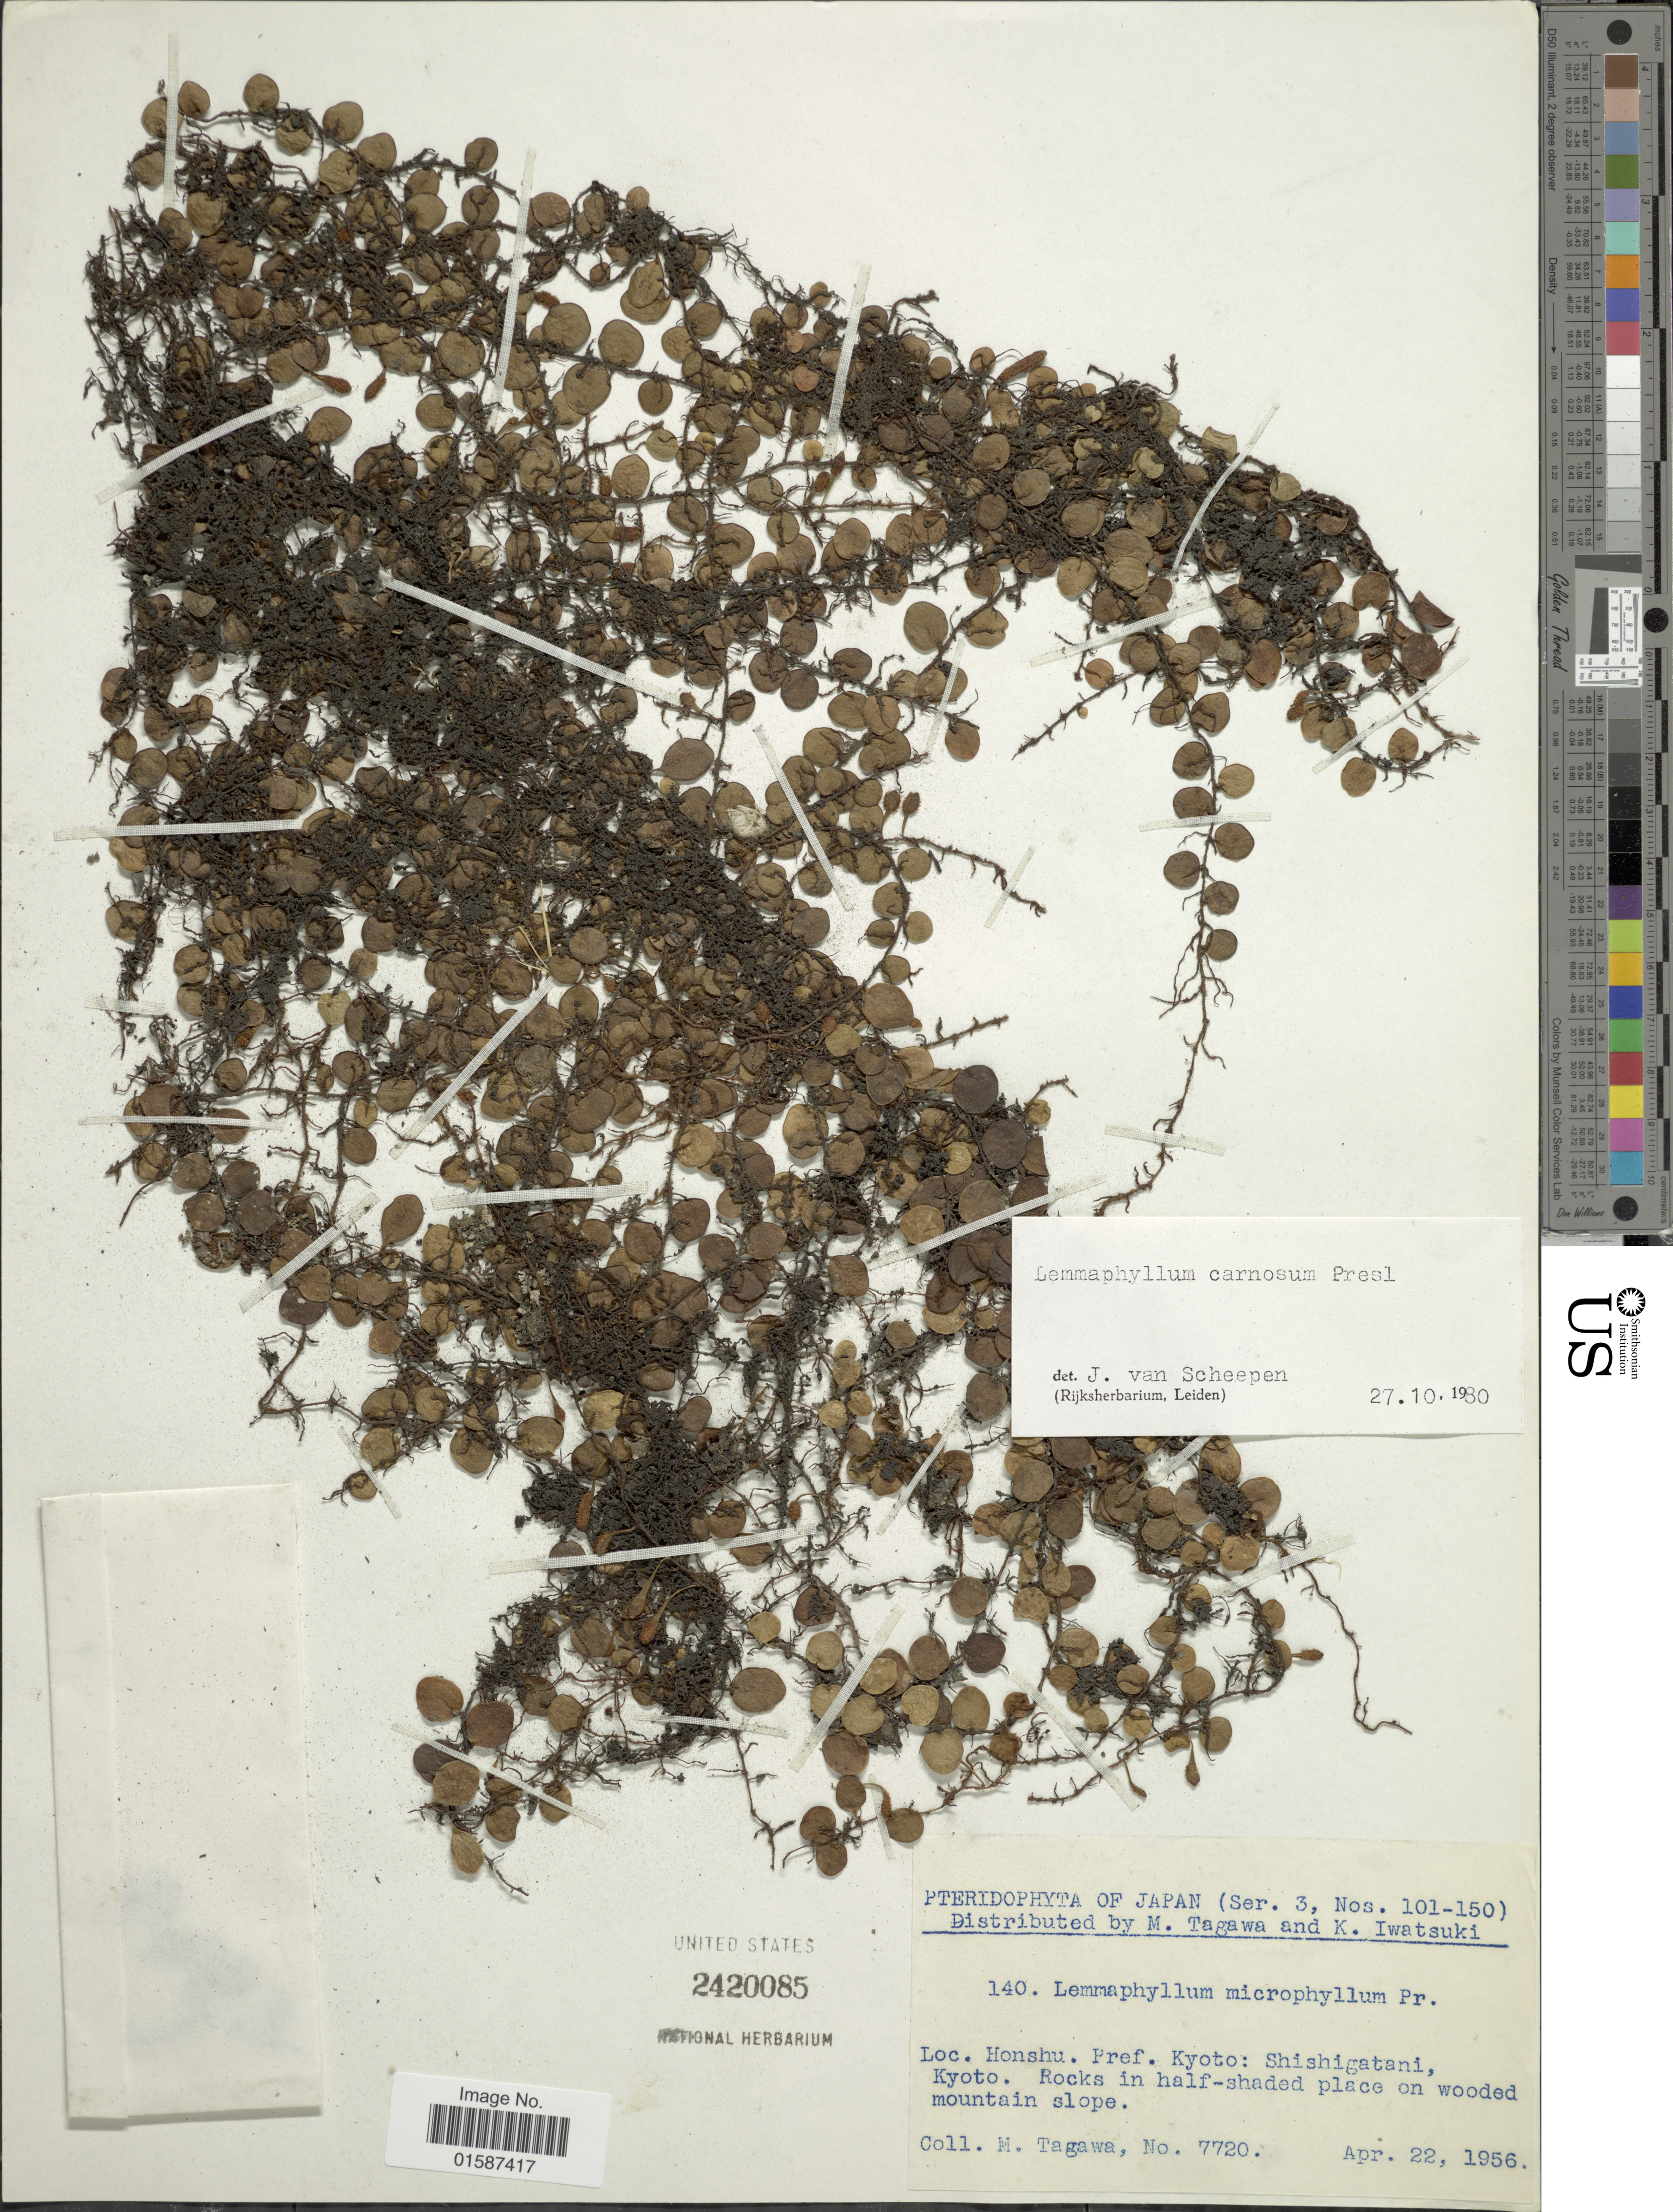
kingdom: Plantae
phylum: Tracheophyta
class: Polypodiopsida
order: Polypodiales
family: Polypodiaceae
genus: Lemmaphyllum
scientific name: Lemmaphyllum microphyllum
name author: C. Presl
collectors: M. Tagawa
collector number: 7720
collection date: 1956-04-22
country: Japan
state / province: Kyoto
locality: Honshu, Pref. Kyoto: Shishigatani, Kyoto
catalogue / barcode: US 2420085